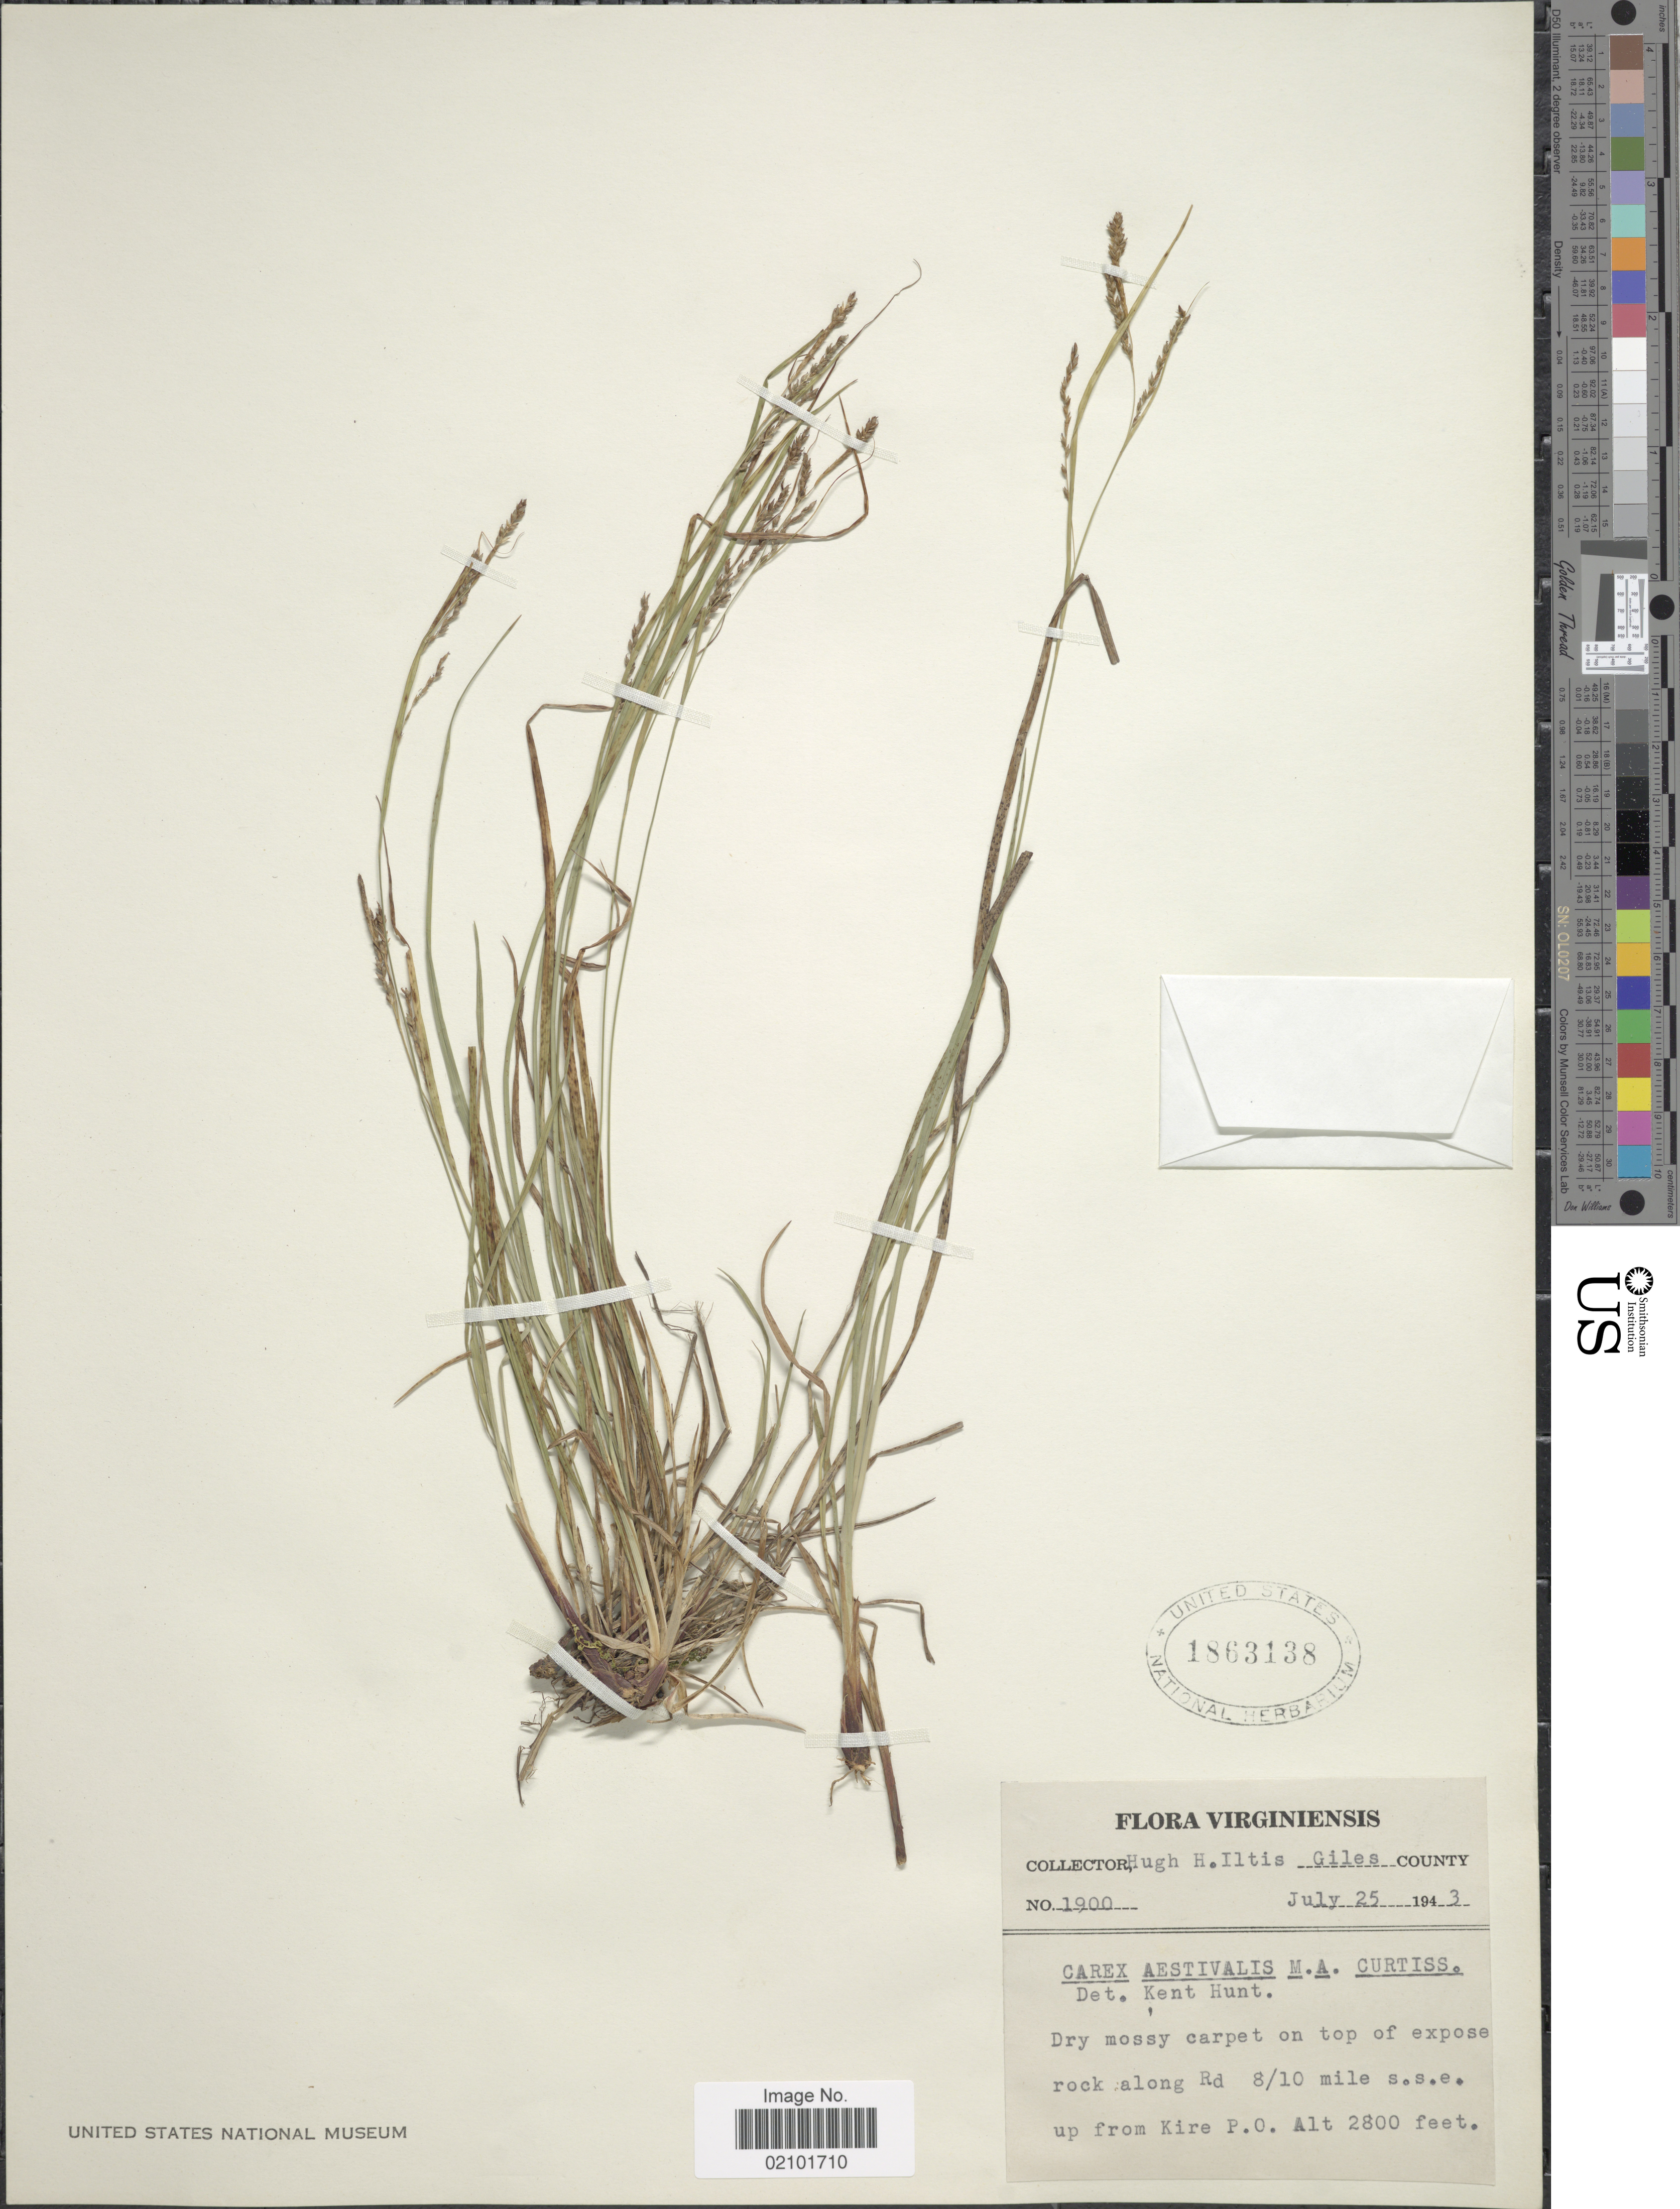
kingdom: Plantae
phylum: Tracheophyta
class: Liliopsida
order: Poales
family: Cyperaceae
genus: Carex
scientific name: Carex aestivalis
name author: M.A. Curtis ex A. Gray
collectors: H. H. Iltis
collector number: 1900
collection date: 1943-07-25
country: United States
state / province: Virginia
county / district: Giles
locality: along Rd 8/10 mile s.s.e up from Kire P.O.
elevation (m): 853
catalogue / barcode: US 1863138